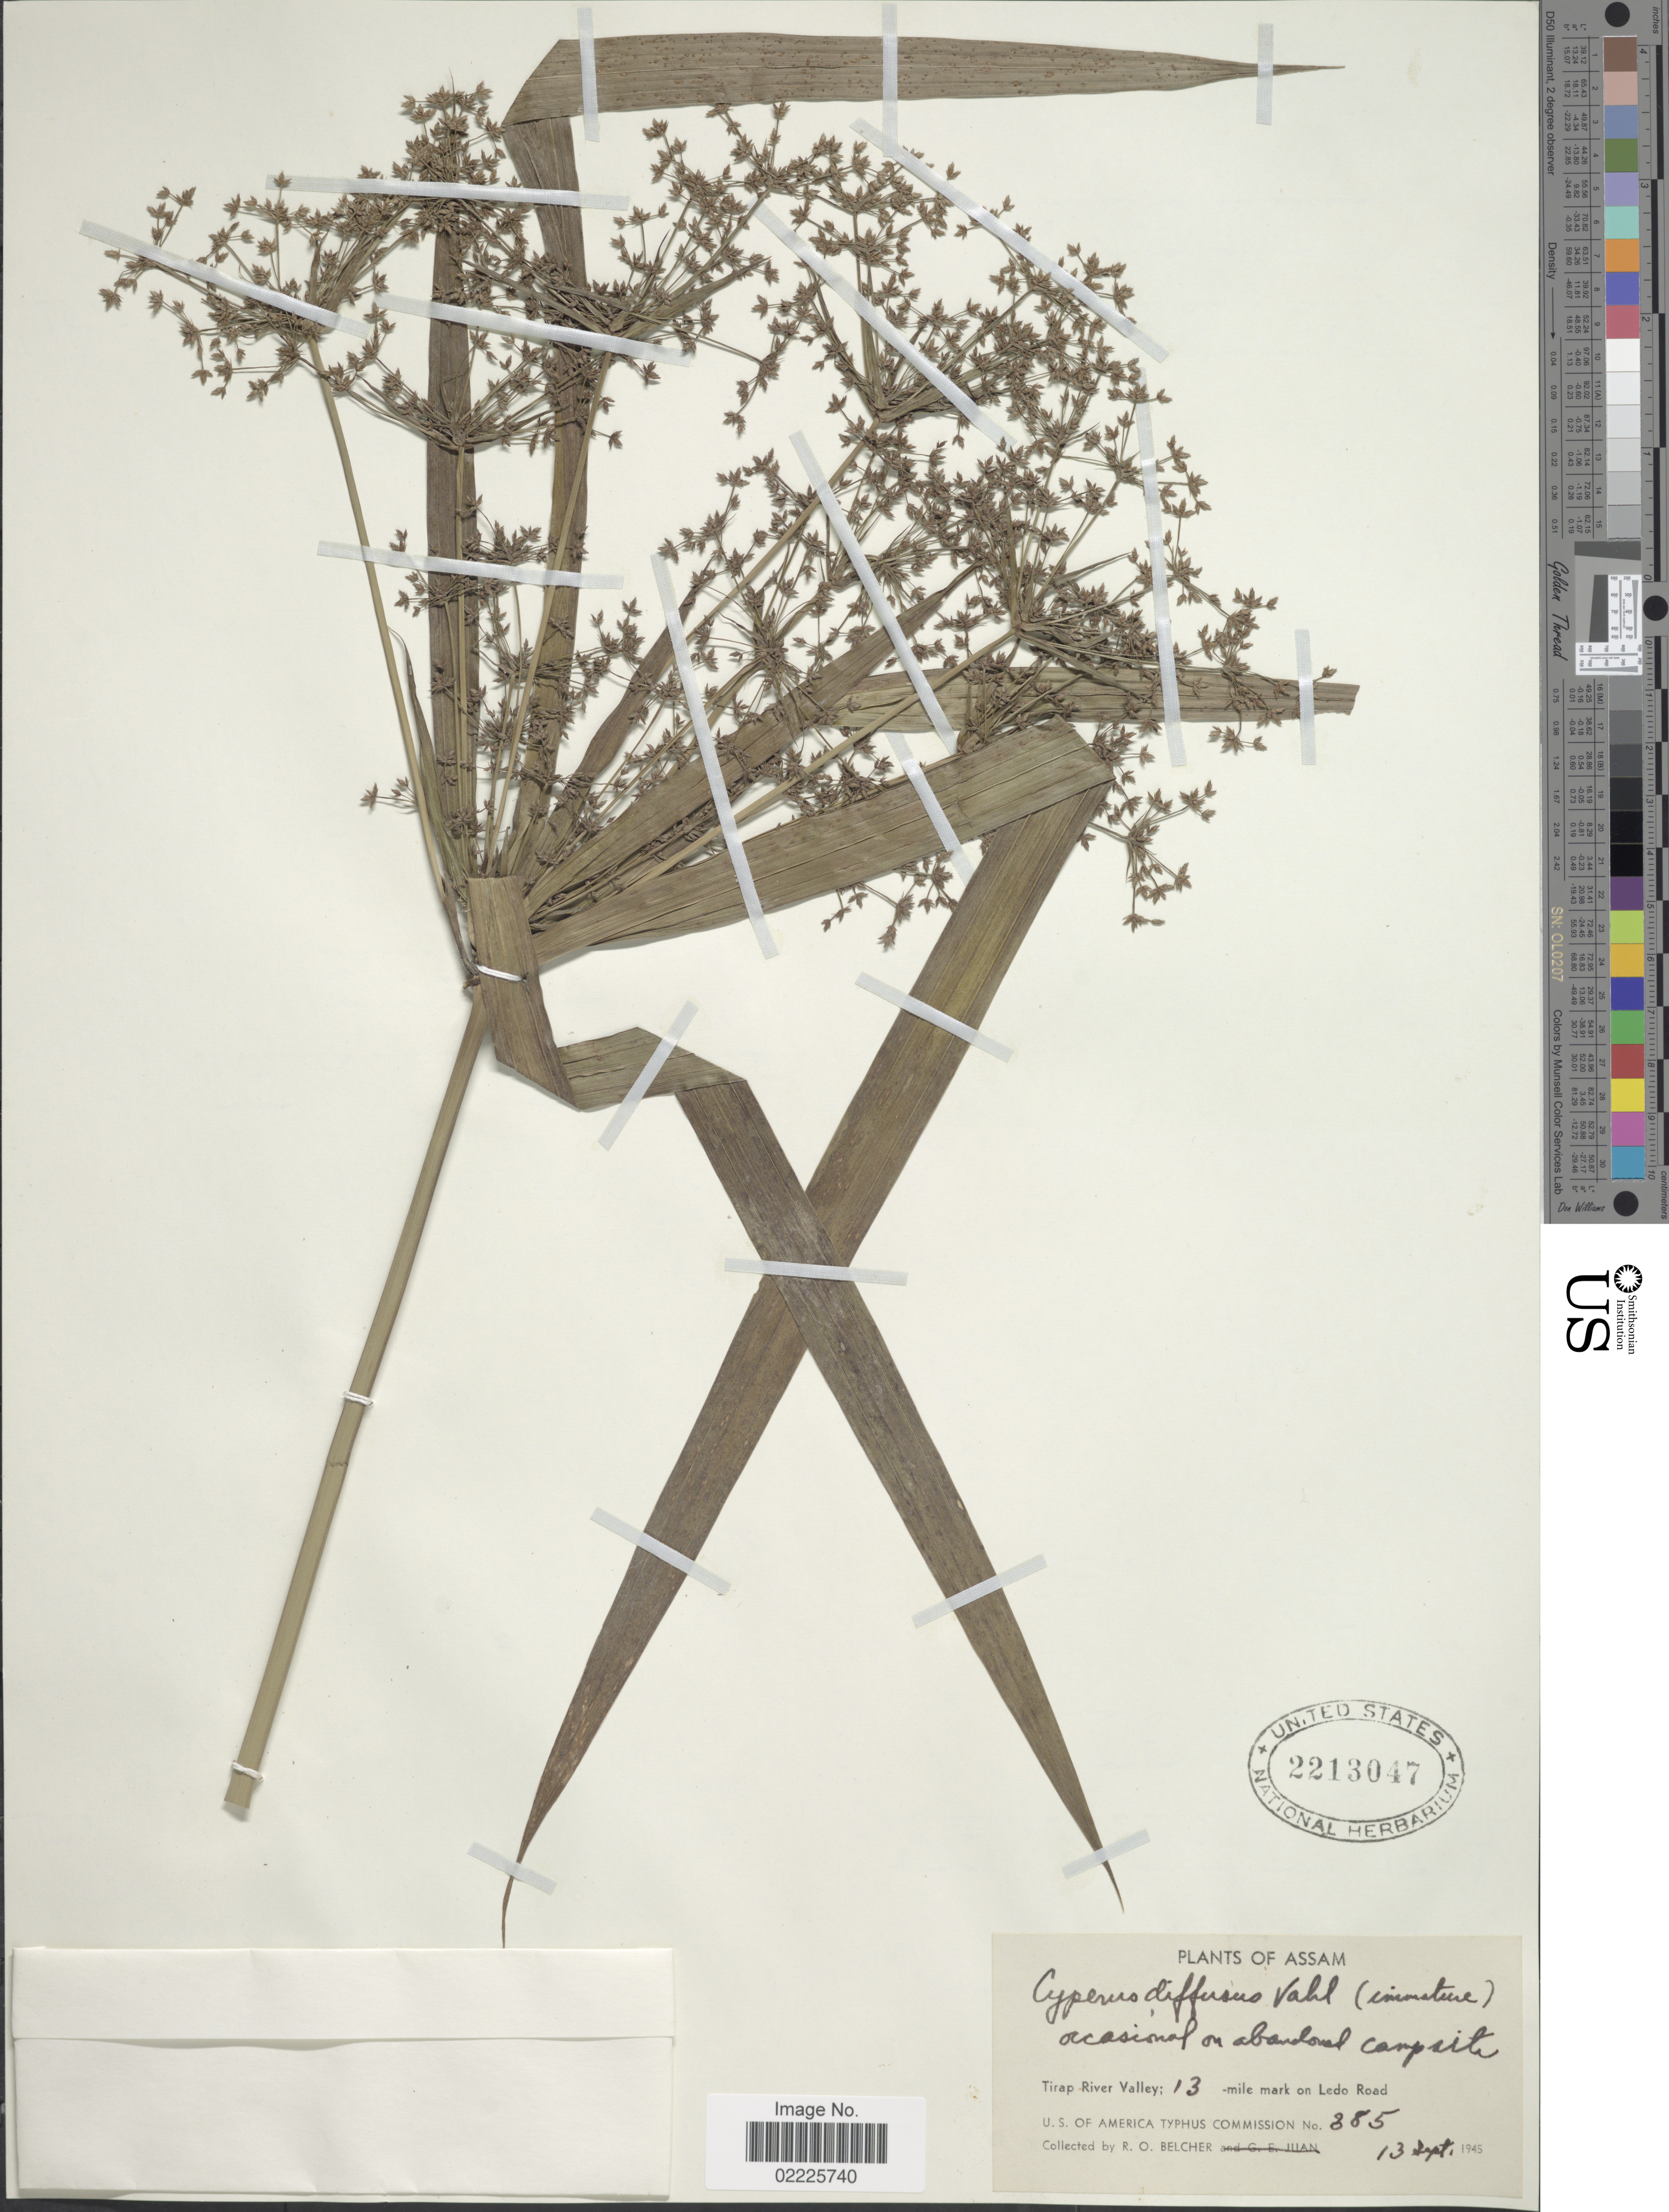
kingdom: Plantae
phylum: Tracheophyta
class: Liliopsida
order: Poales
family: Cyperaceae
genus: Cyperus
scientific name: Cyperus diffusus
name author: Vahl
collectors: R. Belcher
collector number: U.S. America Typhus Commission 385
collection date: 1945-09-13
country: India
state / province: Assam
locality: Occasional on abandoned campsite, Tirap River Valley: 13-mile mark on Ledo Road.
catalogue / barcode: US 2213047